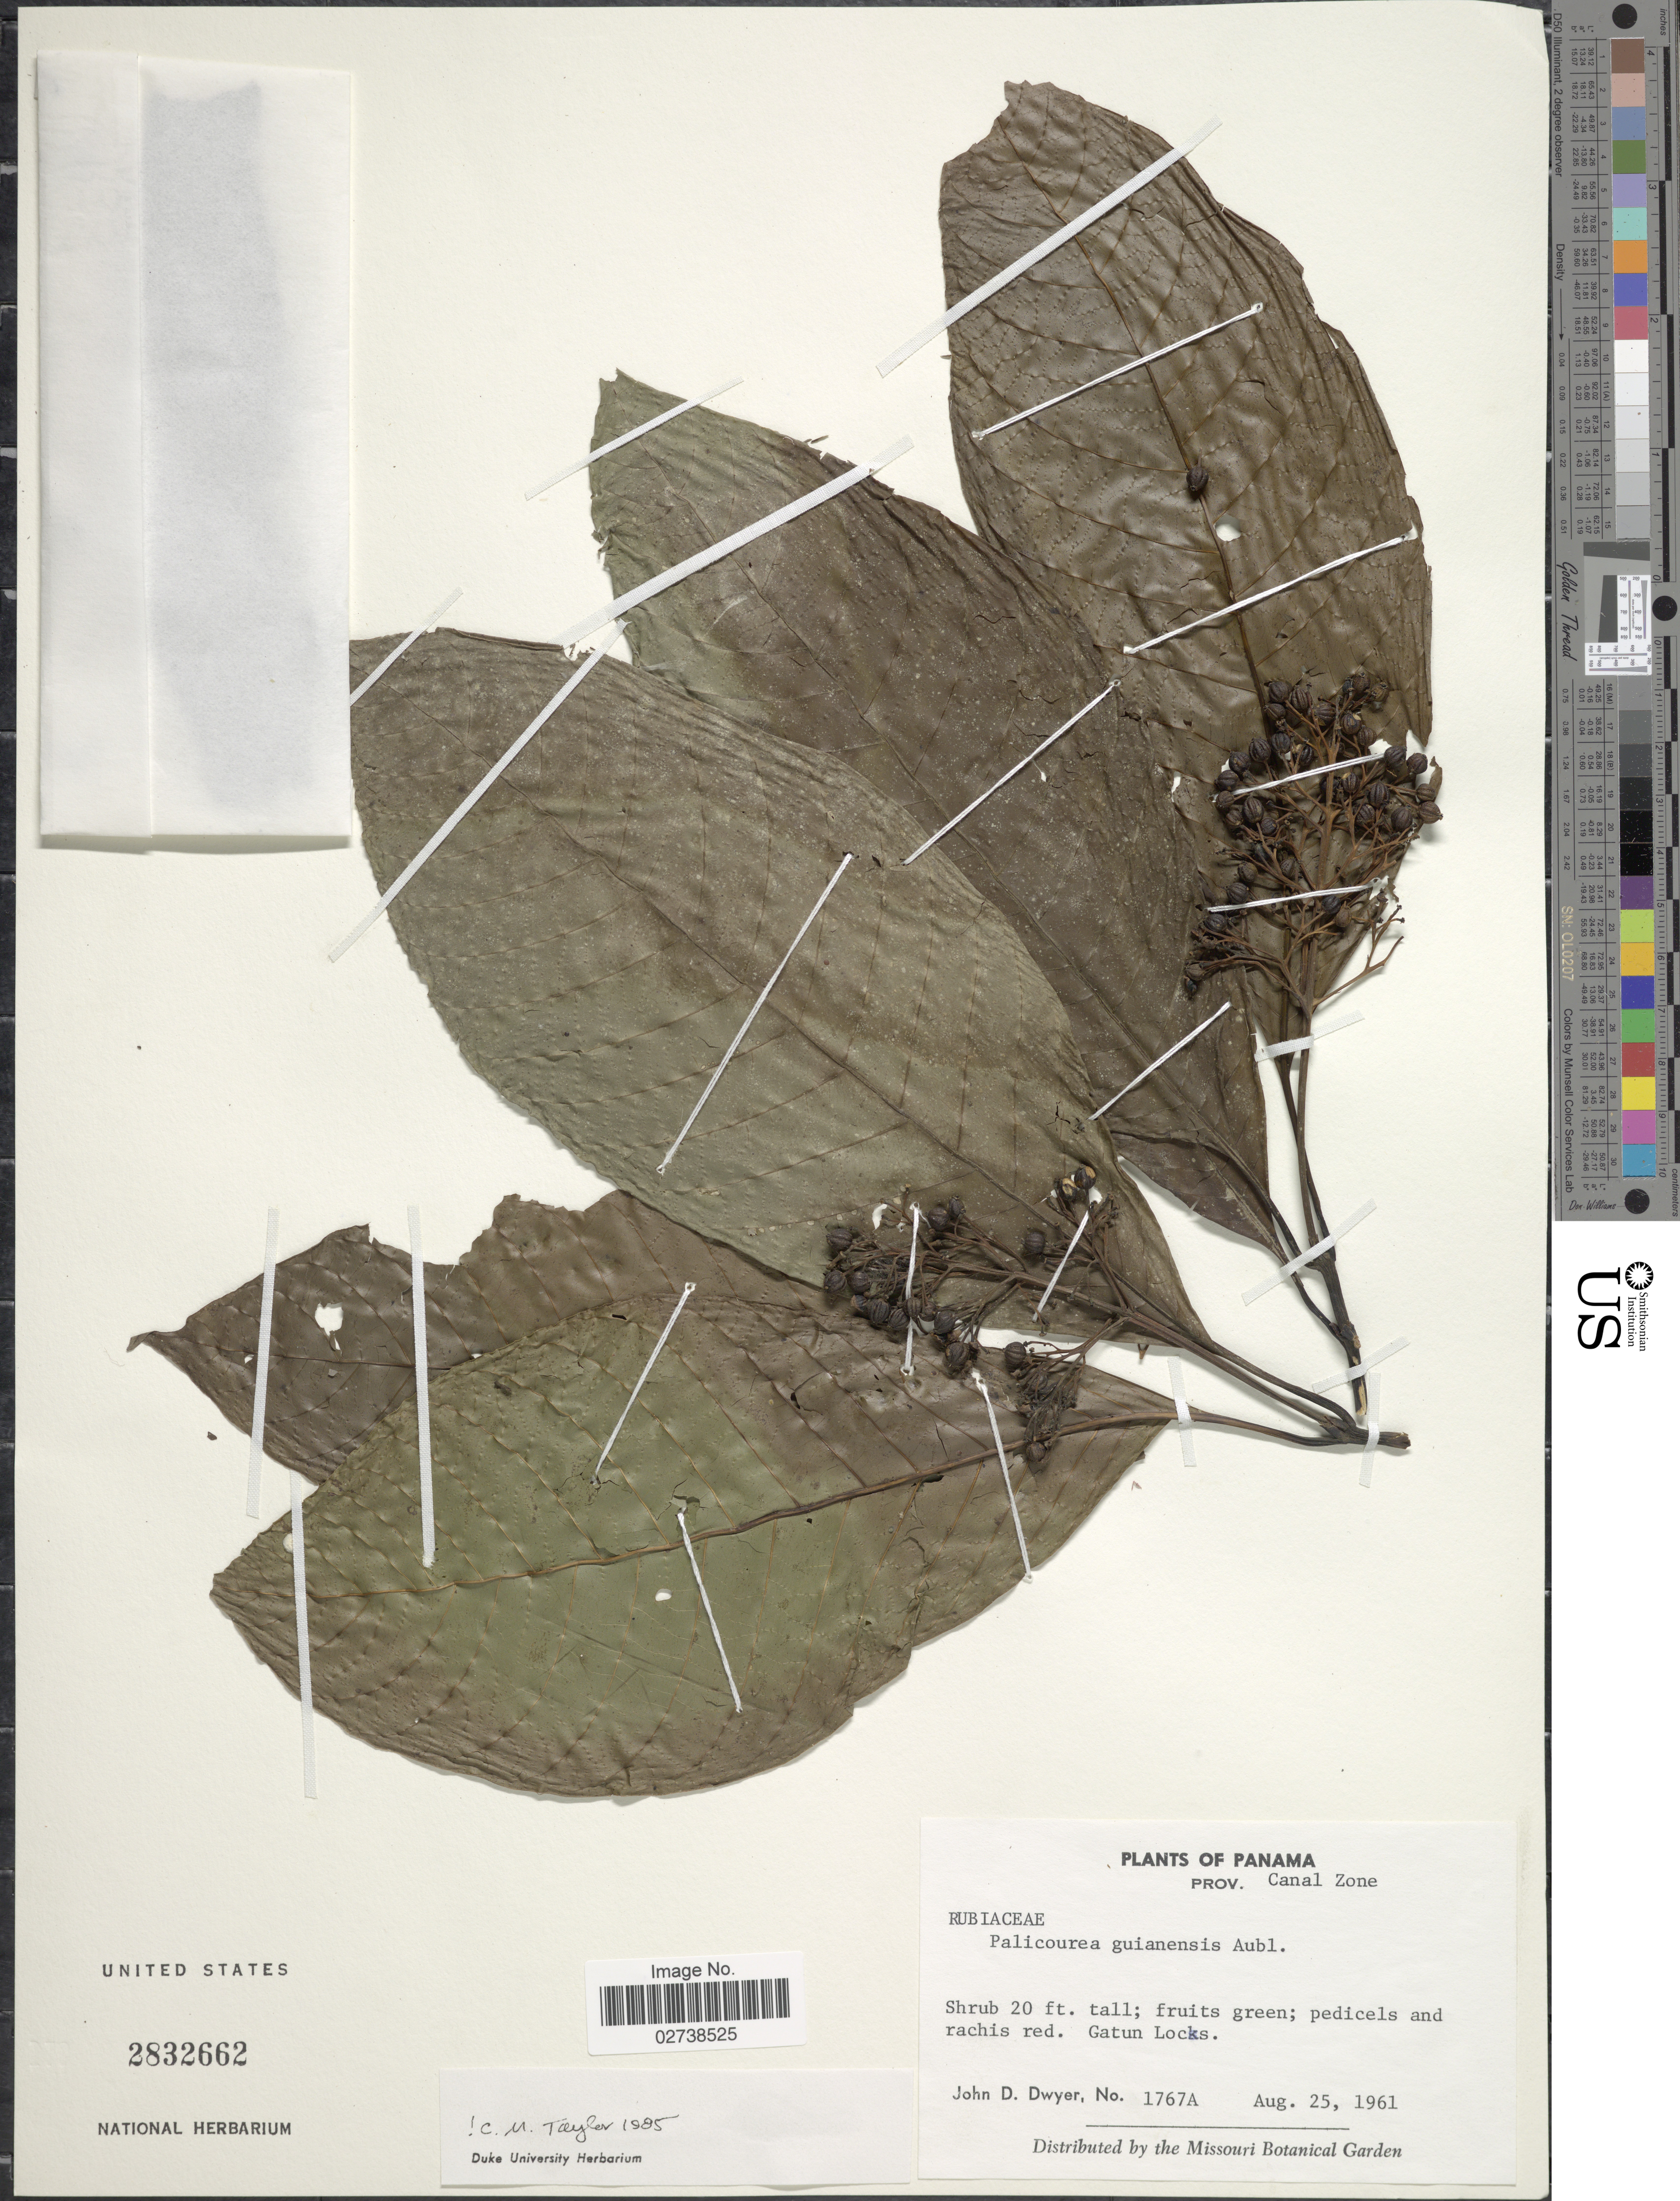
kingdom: Plantae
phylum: Tracheophyta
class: Magnoliopsida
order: Gentianales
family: Rubiaceae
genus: Palicourea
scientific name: Palicourea guianensis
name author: Aubl.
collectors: J. D. Dwyer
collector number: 1767A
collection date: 1961-08-25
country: Panama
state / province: Colón / Panamá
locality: Prov. Canal Zone, Gatun Locks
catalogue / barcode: US 2832662